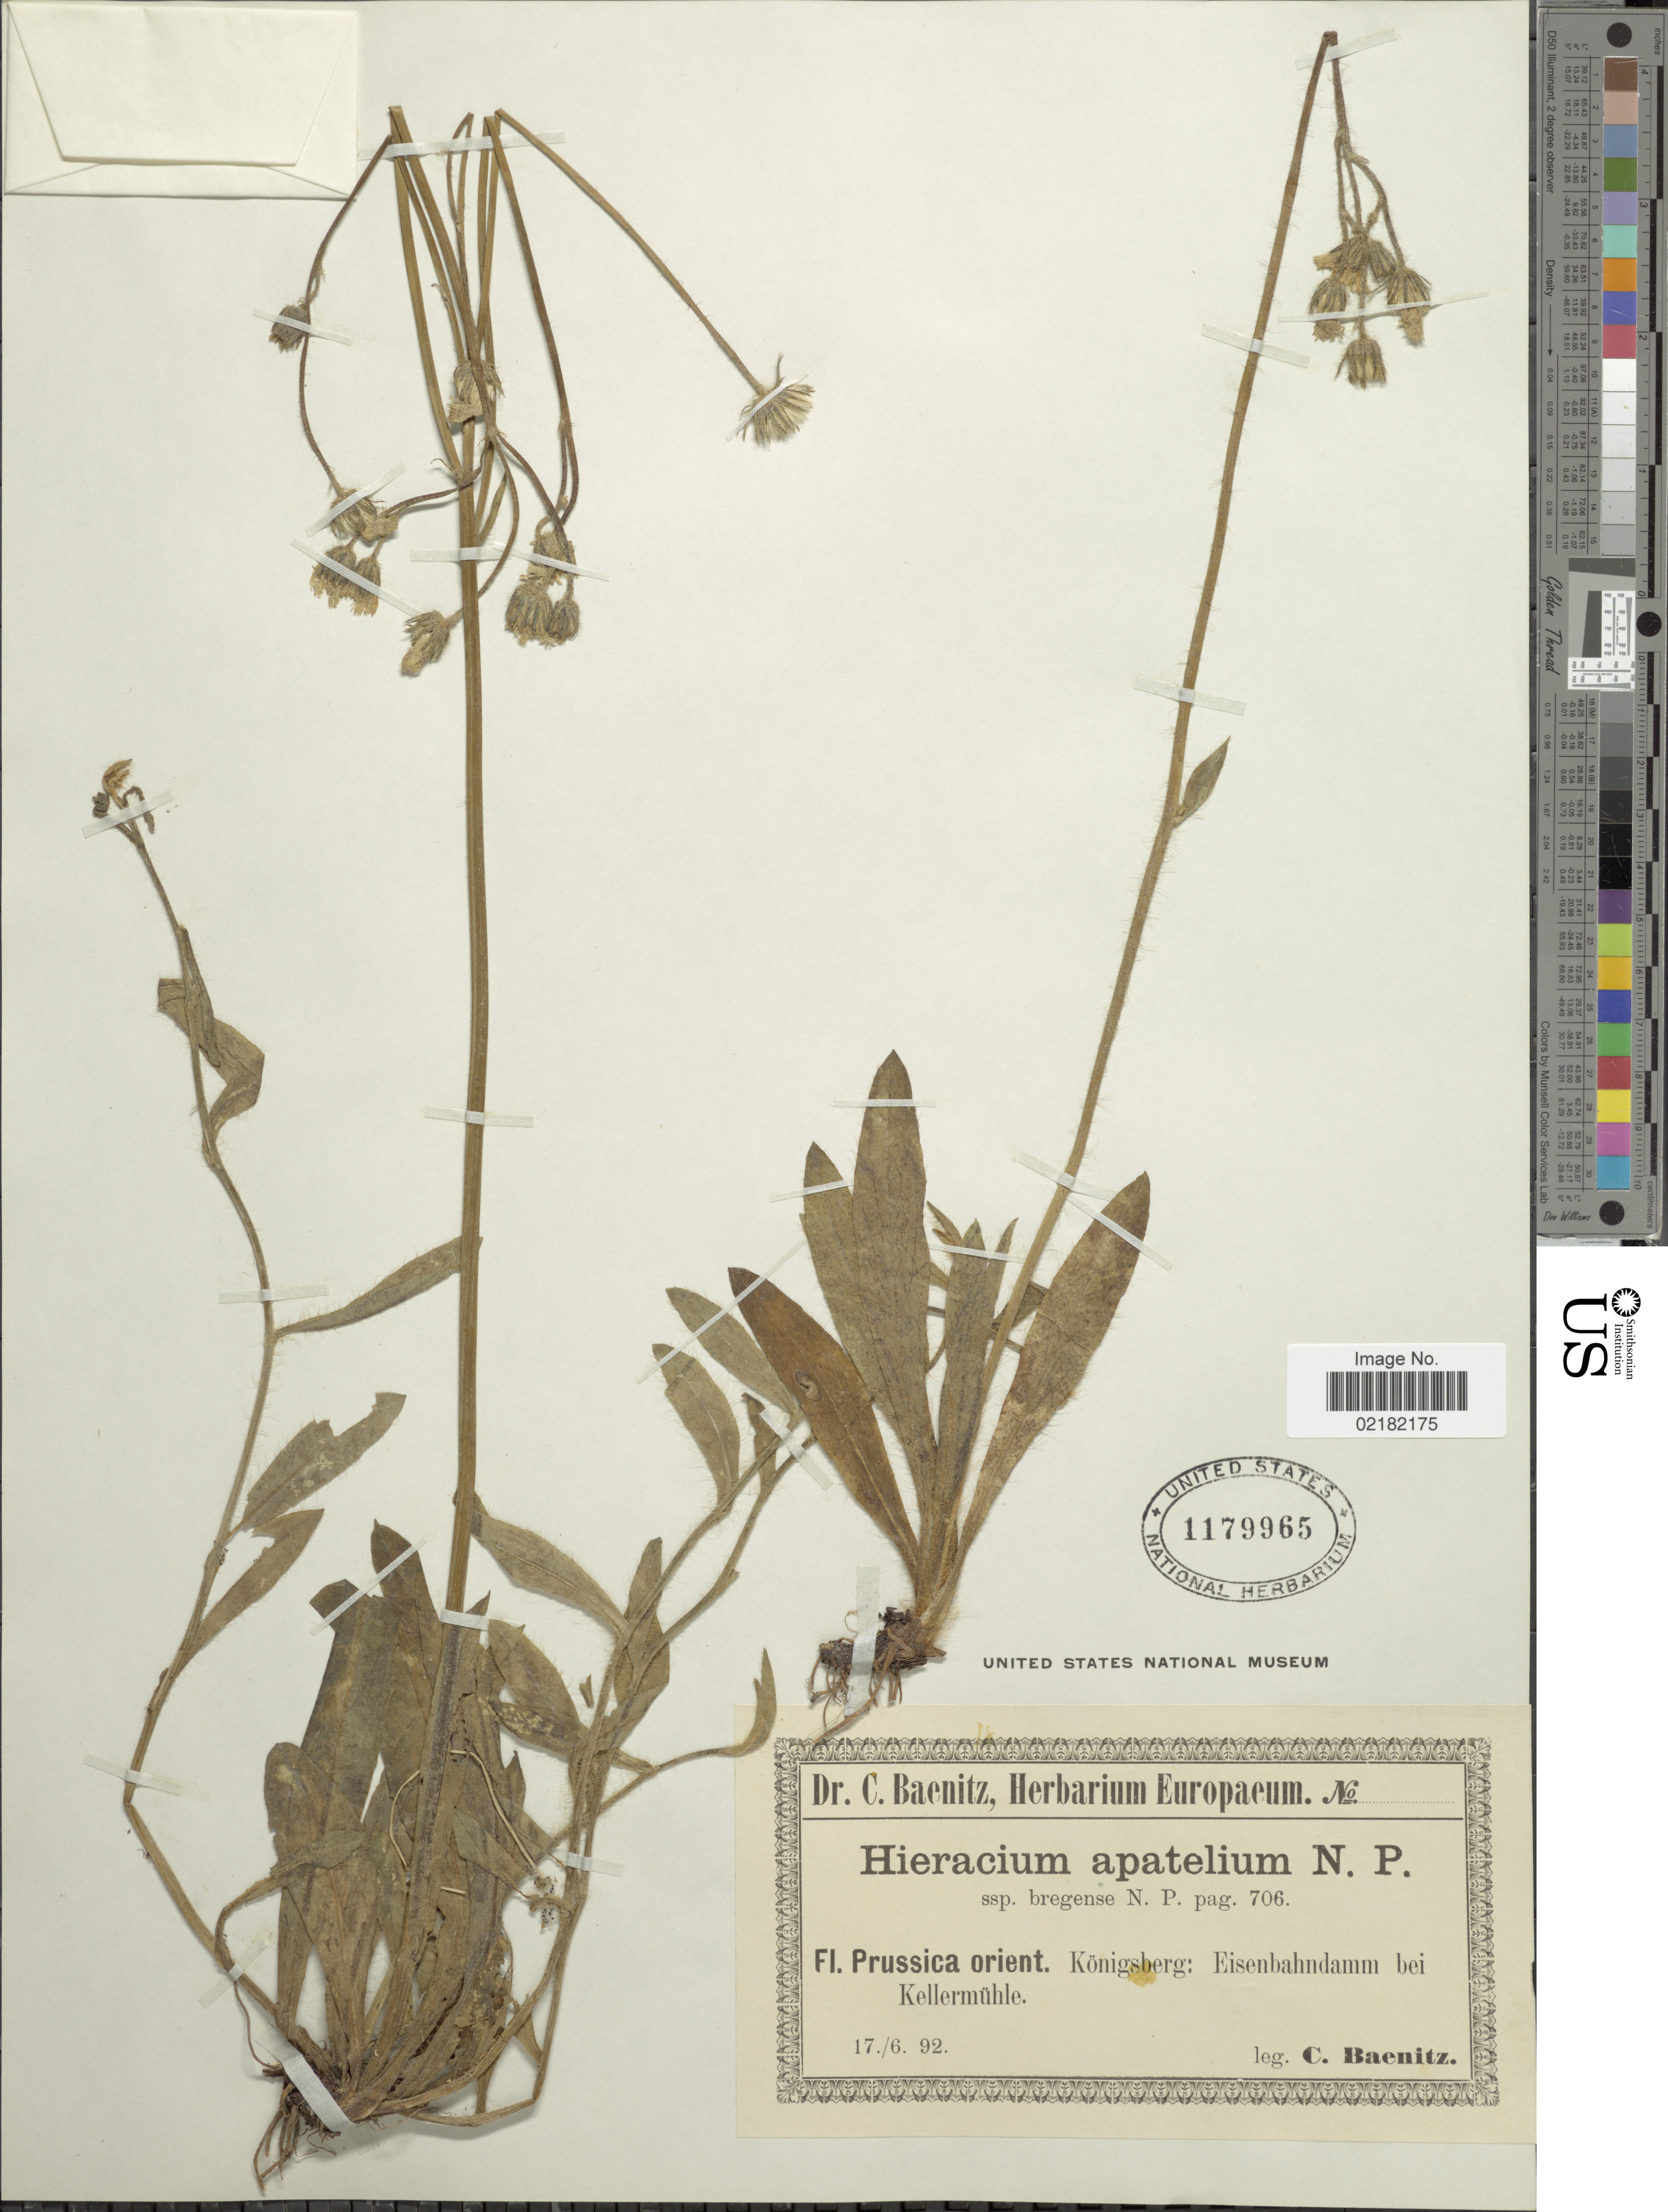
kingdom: Plantae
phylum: Tracheophyta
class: Magnoliopsida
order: Asterales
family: Asteraceae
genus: Pilosella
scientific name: Pilosella piloselliflora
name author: (Näg. & Peter) Soják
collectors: C. G. Baenitz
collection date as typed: Transcribed d/m/y: 17/6/92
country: Germany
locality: Fl. Prussica orient. Konigsberg: Eisenbahndamm bei Kellermuhle.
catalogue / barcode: US 1179965